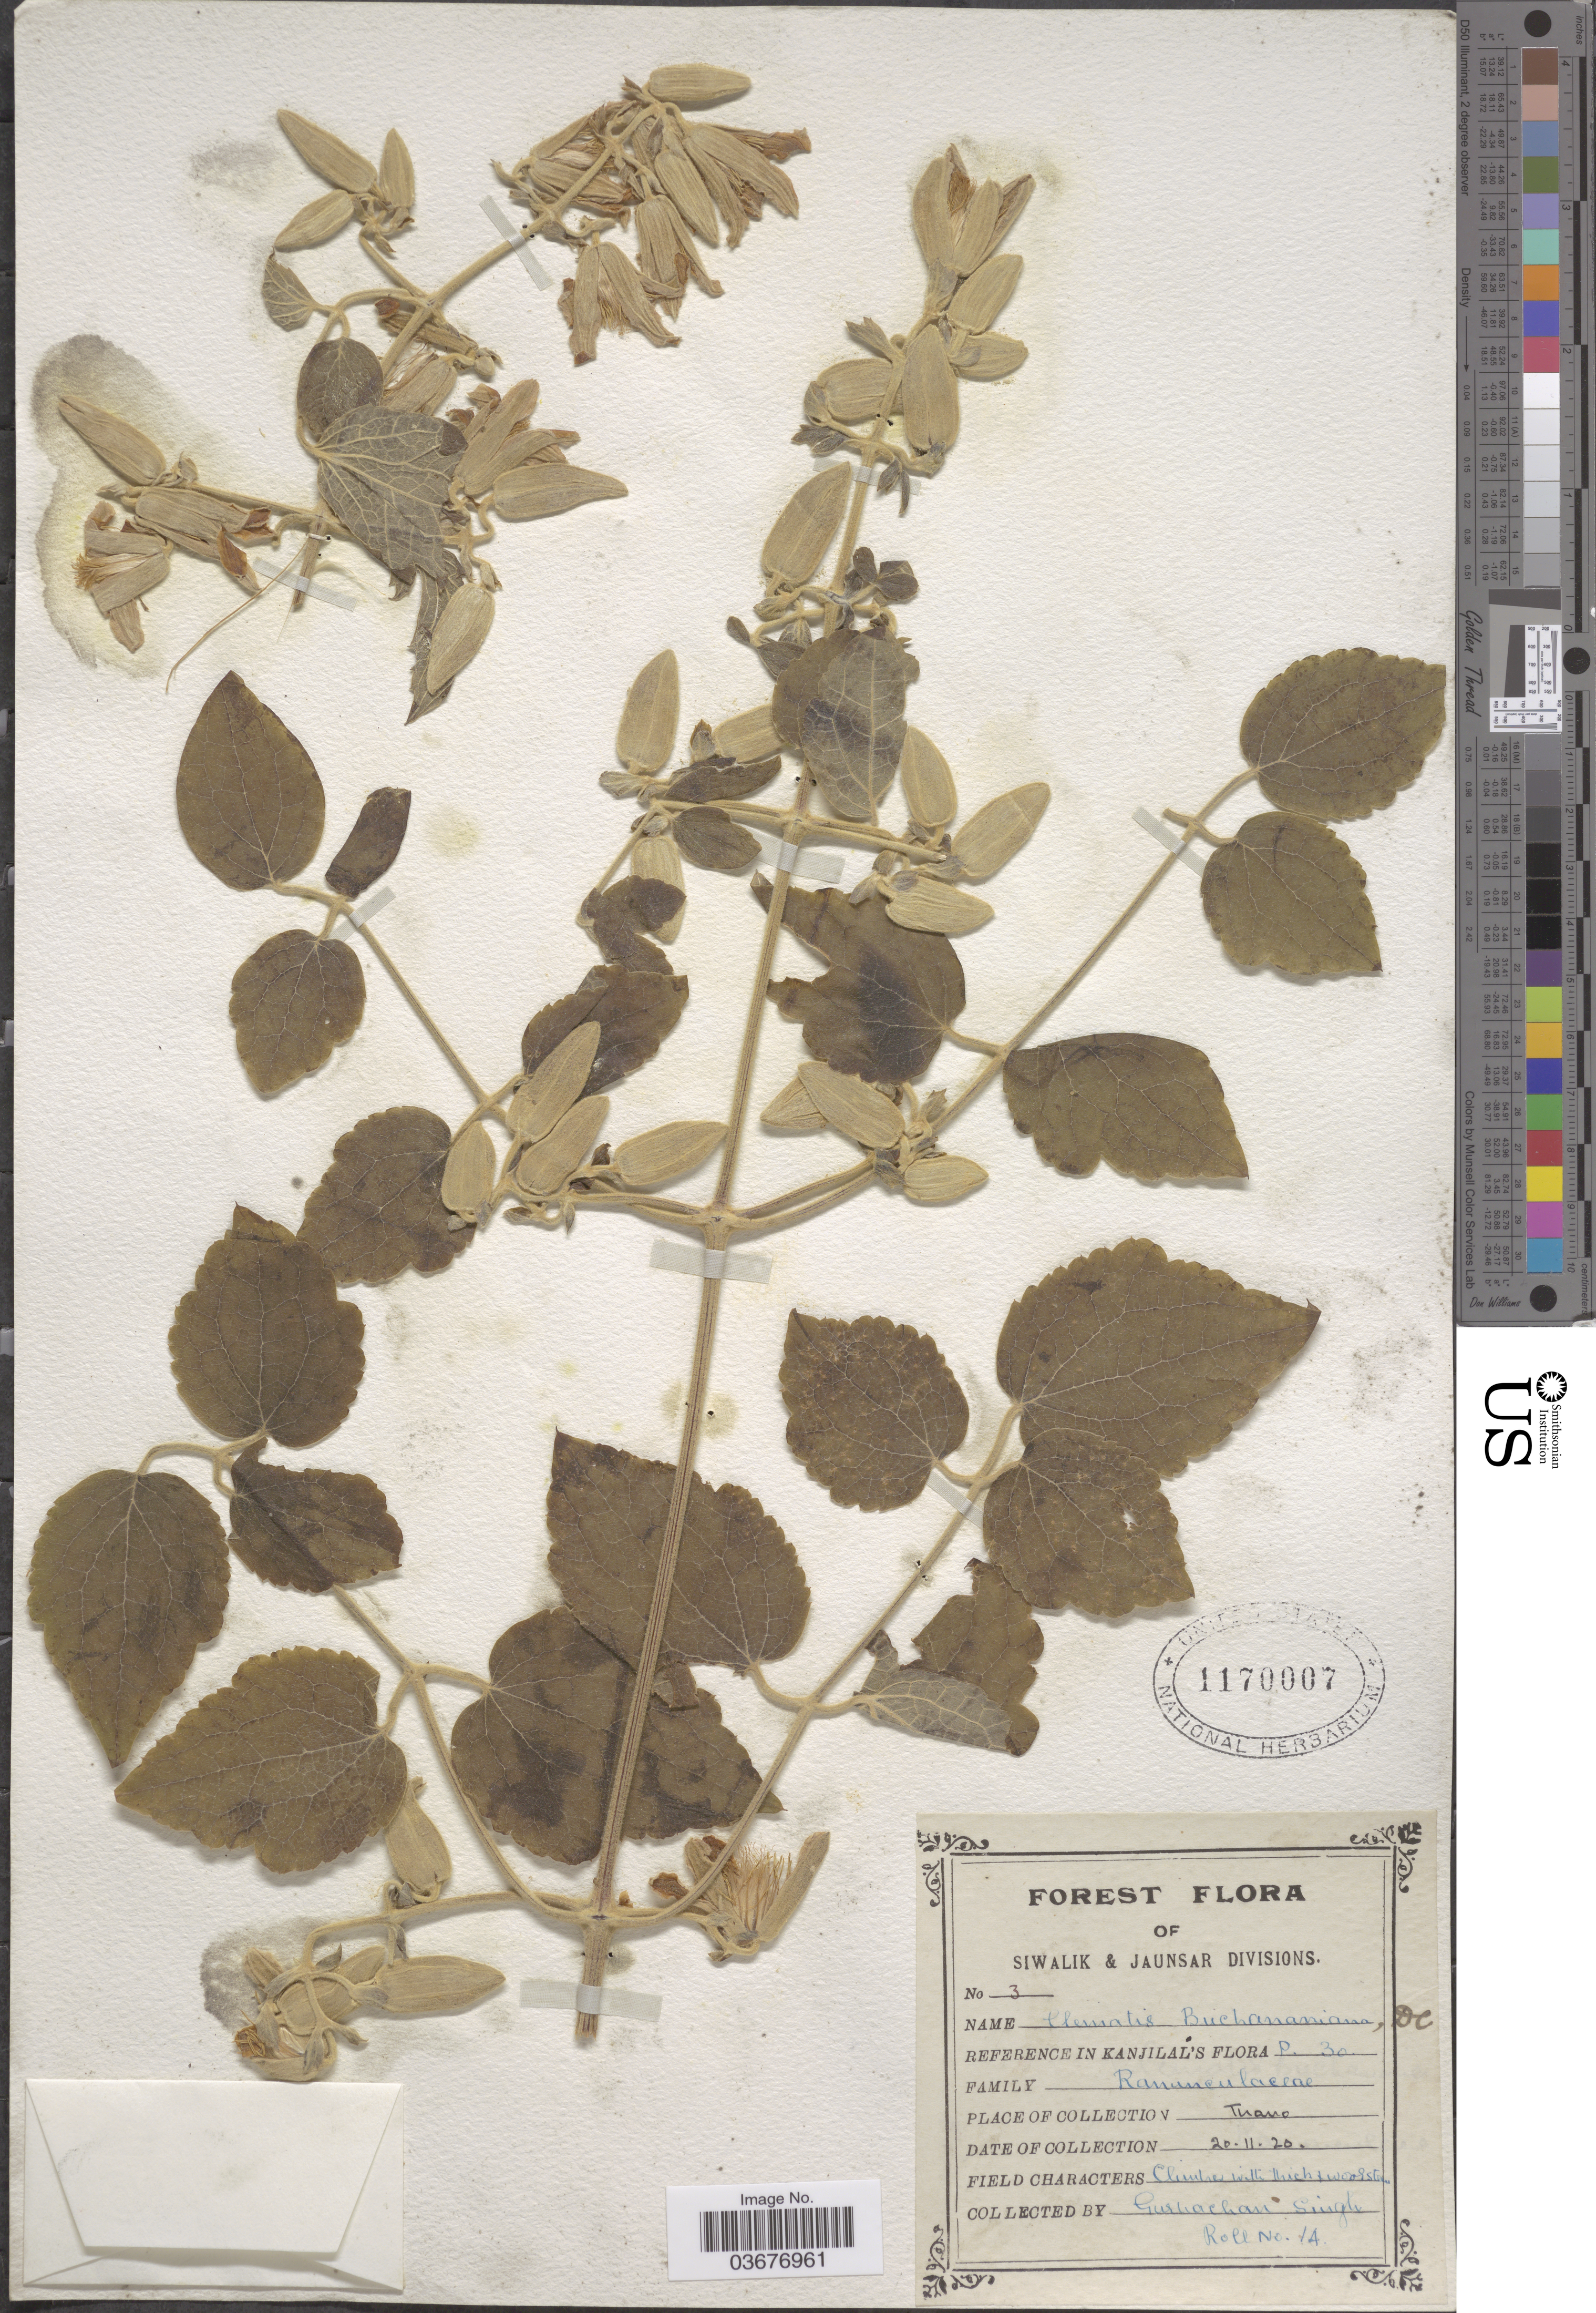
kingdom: Plantae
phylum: Tracheophyta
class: Magnoliopsida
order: Ranunculales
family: Ranunculaceae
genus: Clematis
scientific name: Clematis buchananiana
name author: DC.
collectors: G. Singh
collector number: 3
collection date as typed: Transcribed d/m/y: 20/11/20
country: India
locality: Siwalik & Jaunsar Divisions. Thano.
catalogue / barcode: US 1170007